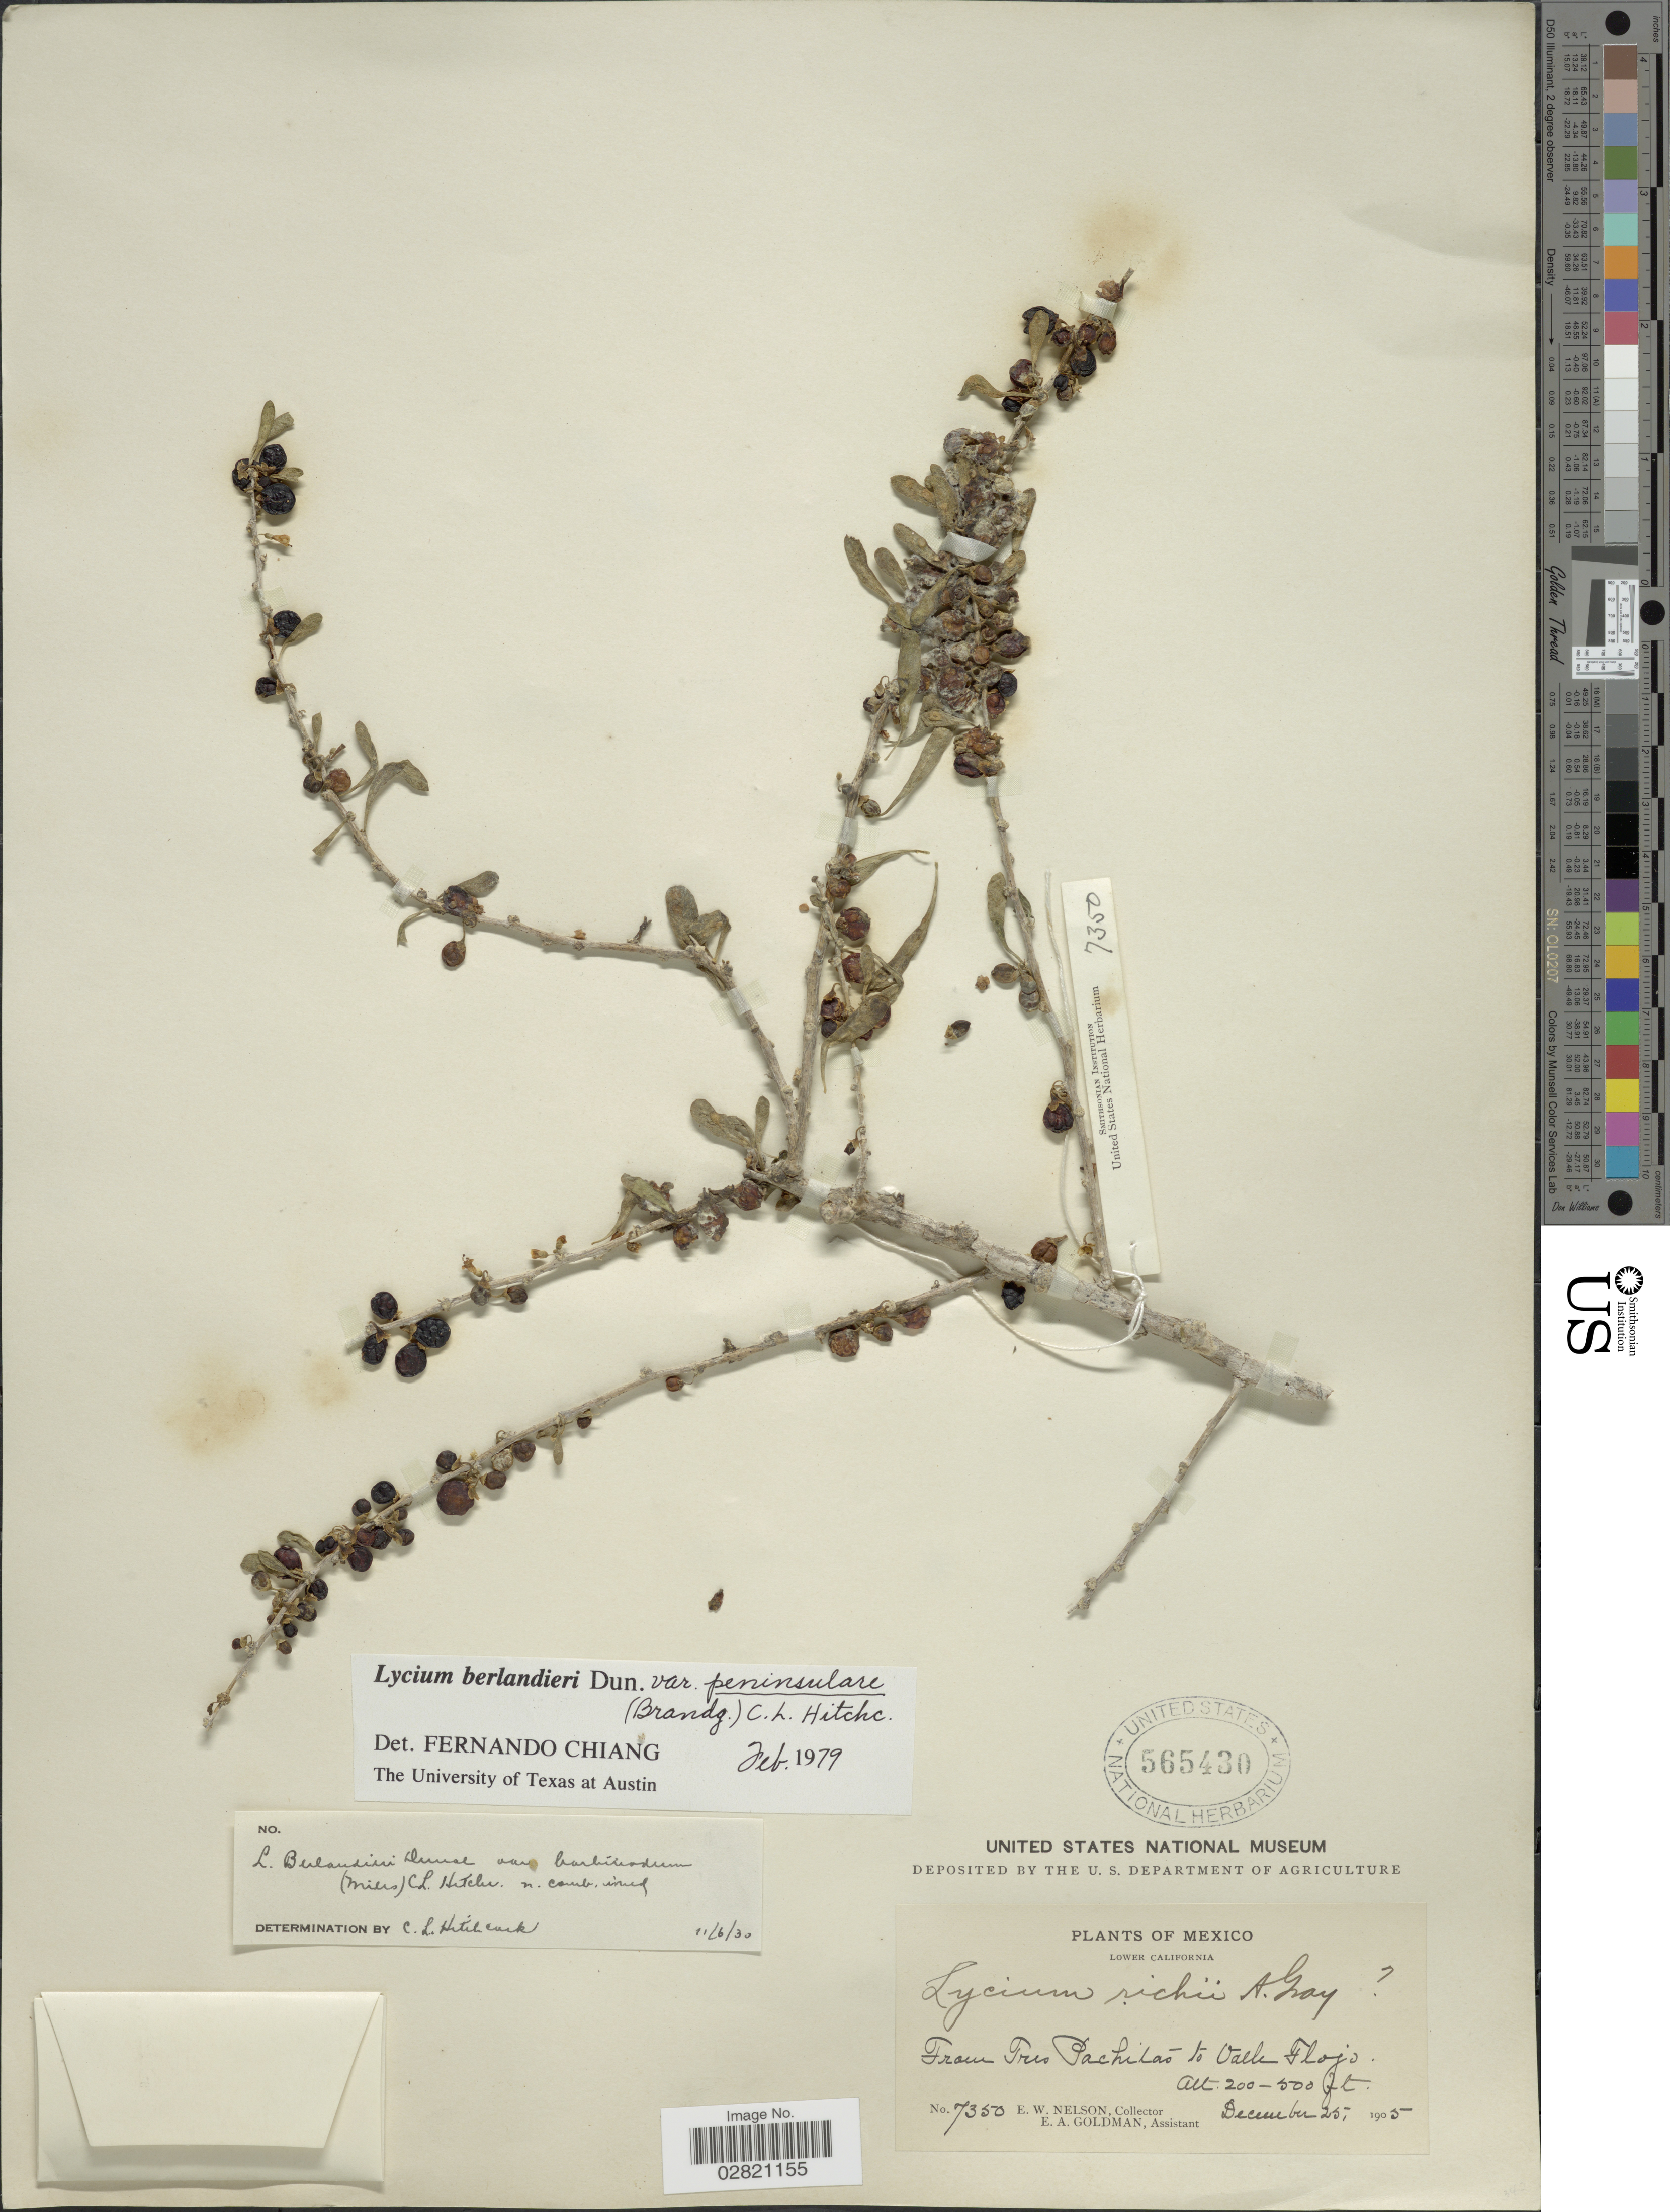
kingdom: Plantae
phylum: Tracheophyta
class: Magnoliopsida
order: Solanales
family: Solanaceae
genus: Lycium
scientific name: Lycium berlandieri var. peninsulare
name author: C.L. Hitchc.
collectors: E. W. Nelson & E. A. Goldman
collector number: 7350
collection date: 1905-12-25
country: Mexico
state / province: Baja California Sur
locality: Lower California. From Tres Pachitas to Valle Flojo.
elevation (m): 61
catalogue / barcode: US 565430